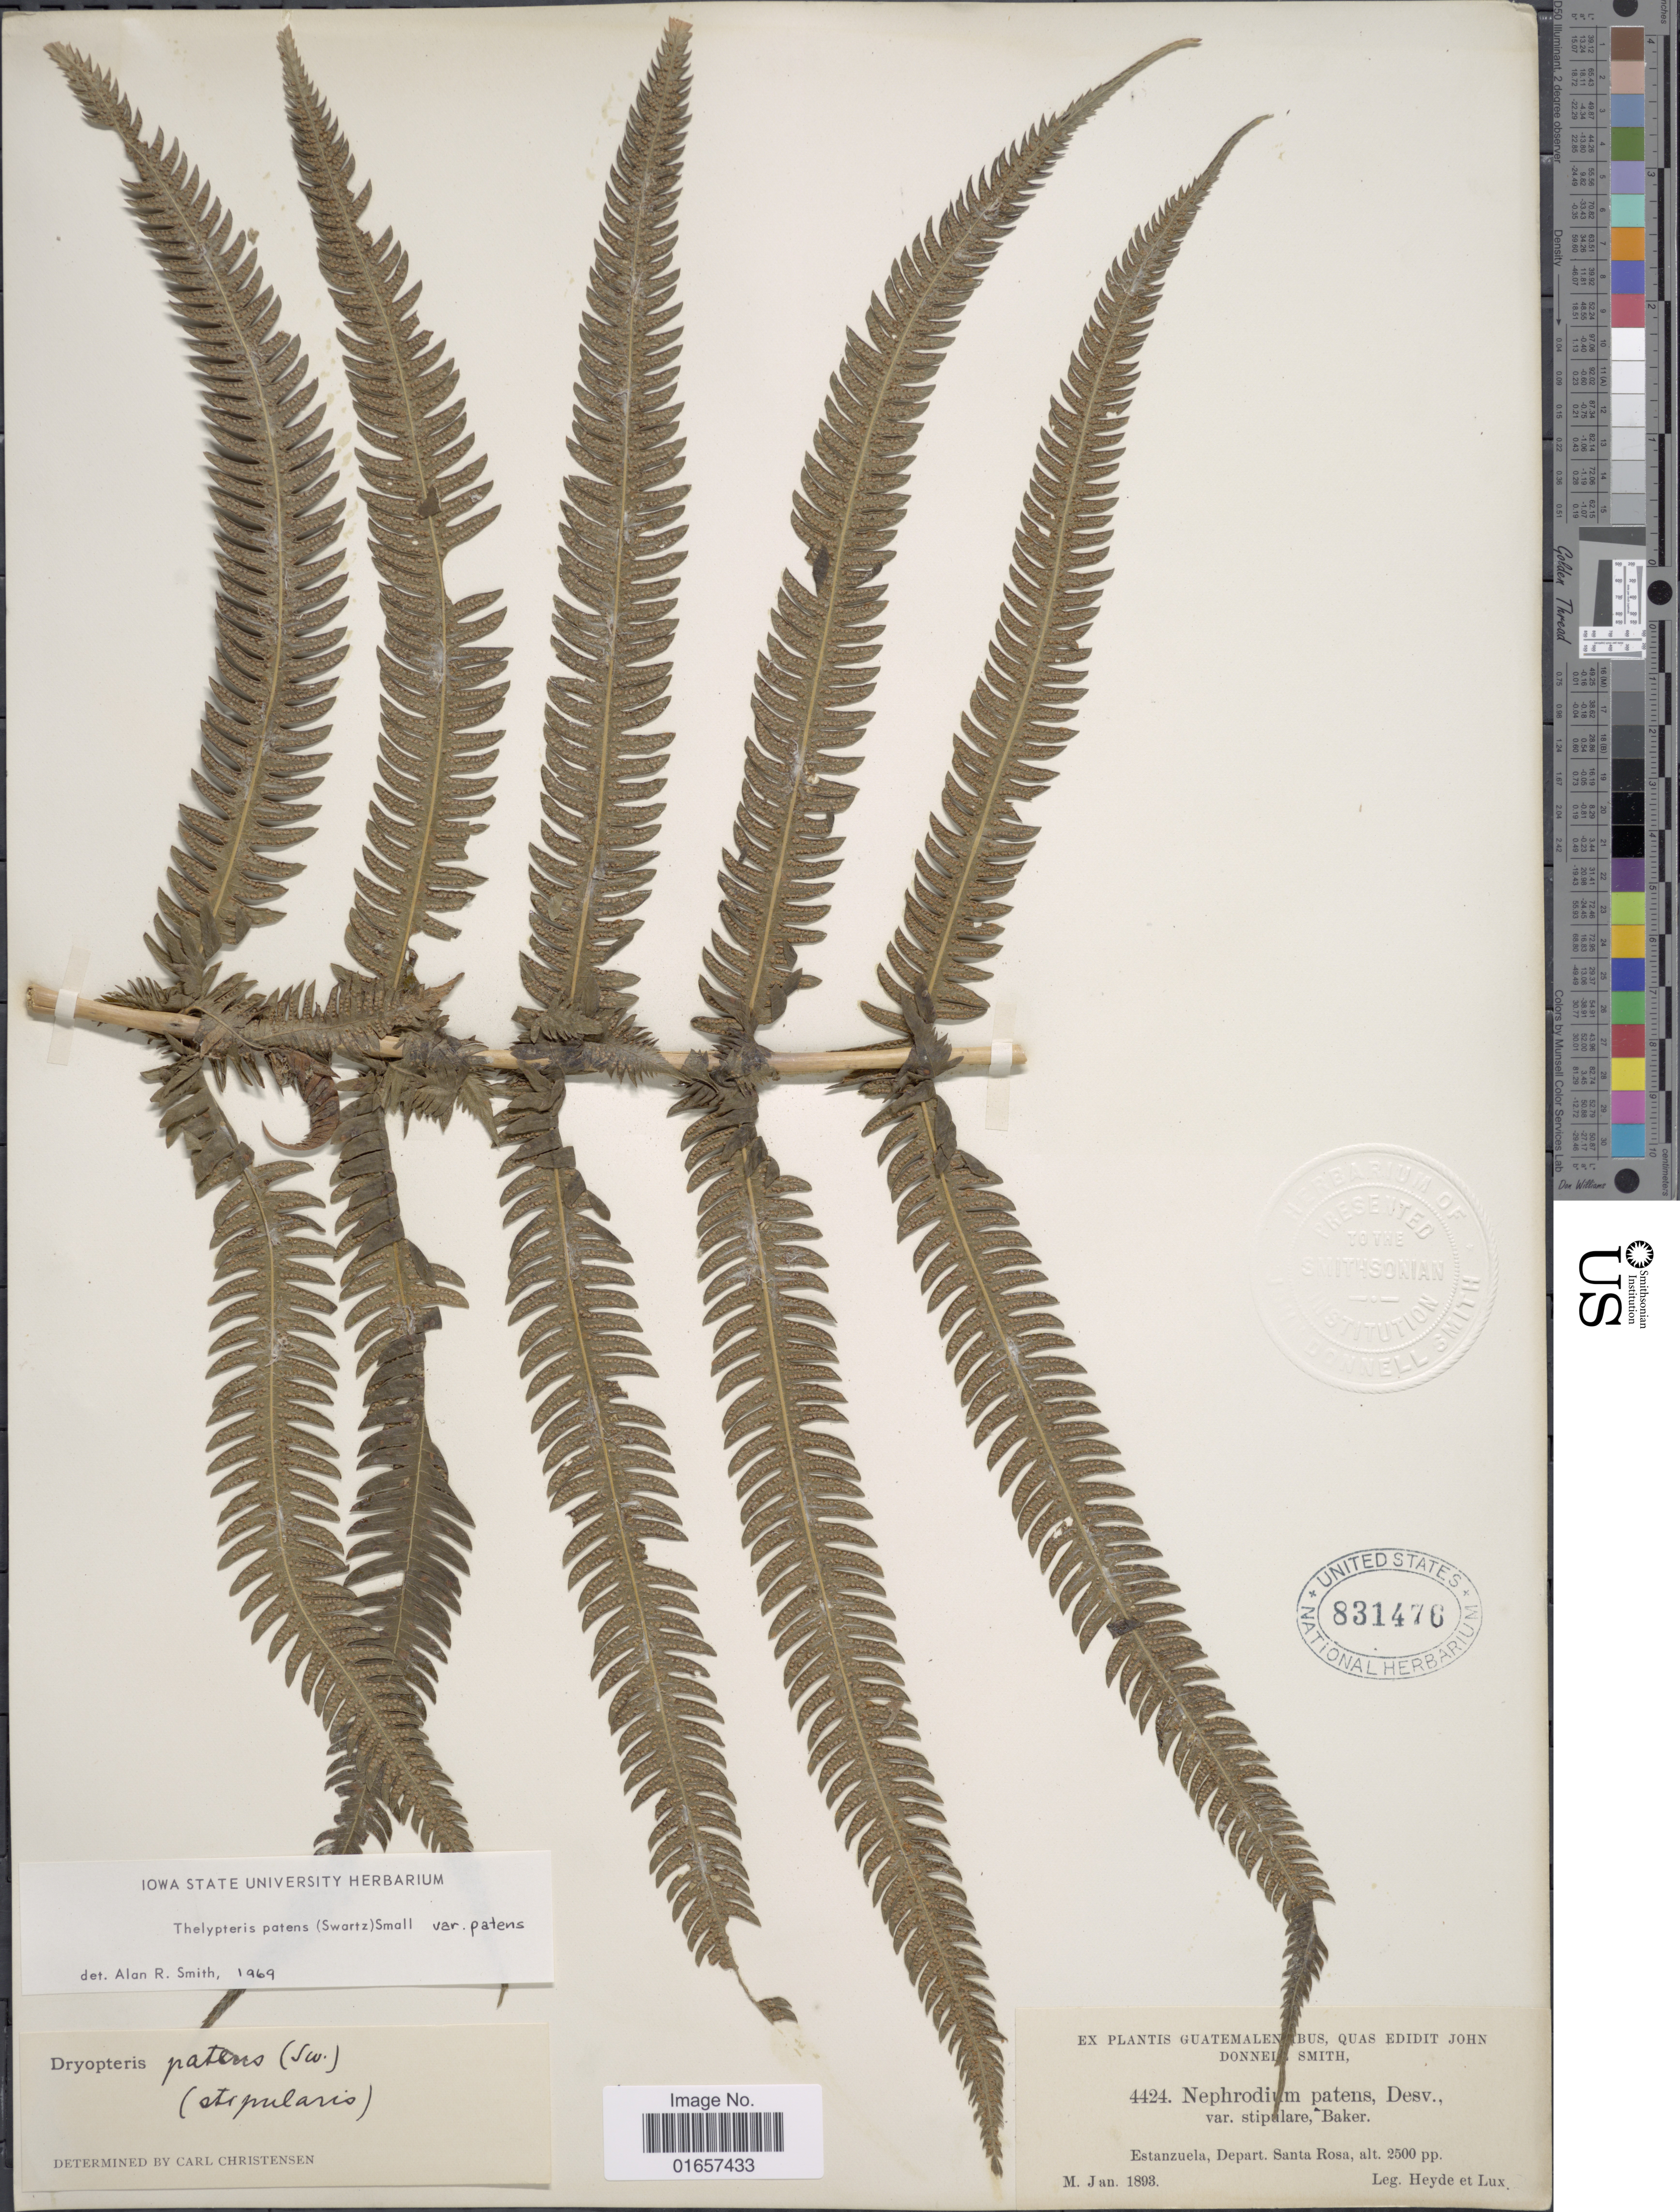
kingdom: Plantae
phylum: Tracheophyta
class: Polypodiopsida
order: Polypodiales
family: Thelypteridaceae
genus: Christella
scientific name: Christella patens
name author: (Sw.) Holttum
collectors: Heyde & Lux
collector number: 4424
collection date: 1893-01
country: Guatemala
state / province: Santa Rosa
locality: Guatemalensibus, Estanzuela, Depart. Santa Rosa.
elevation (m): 762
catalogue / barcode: US 831476